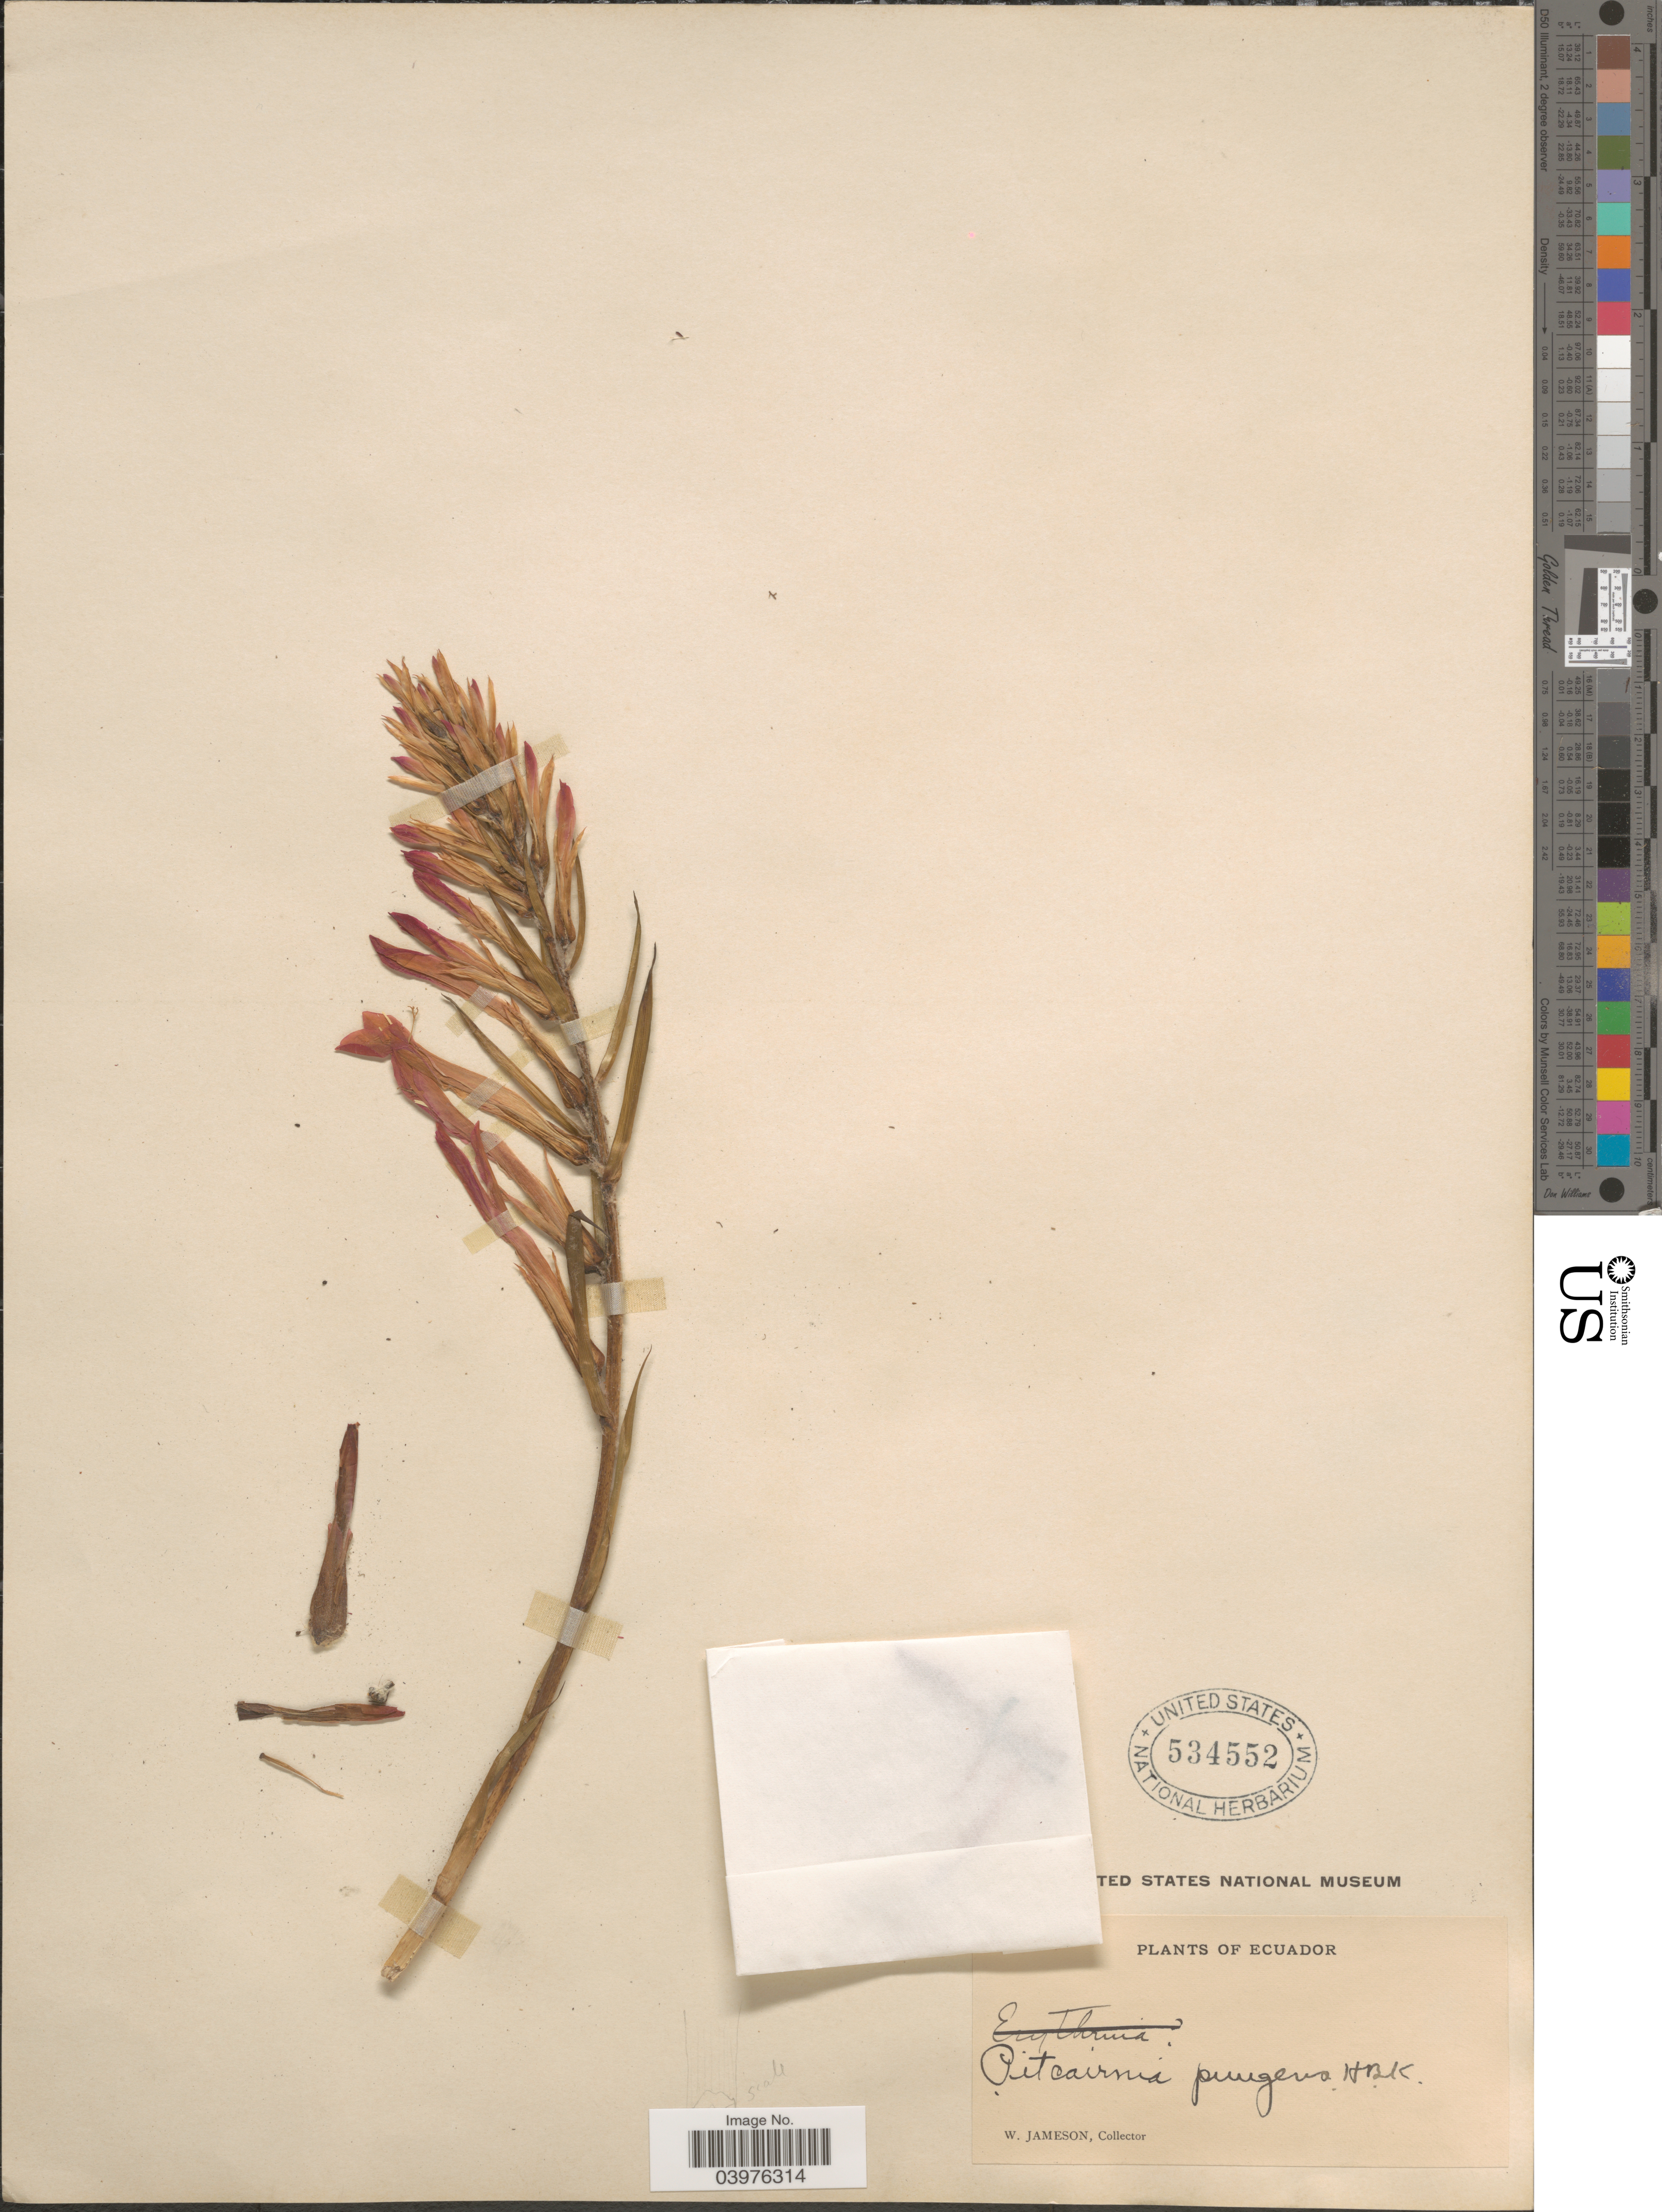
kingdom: Plantae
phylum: Tracheophyta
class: Liliopsida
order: Poales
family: Bromeliaceae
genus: Pitcairnia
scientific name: Pitcairnia pavonii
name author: (Mez) Mez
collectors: W. Jameson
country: Ecuador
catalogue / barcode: US 534552